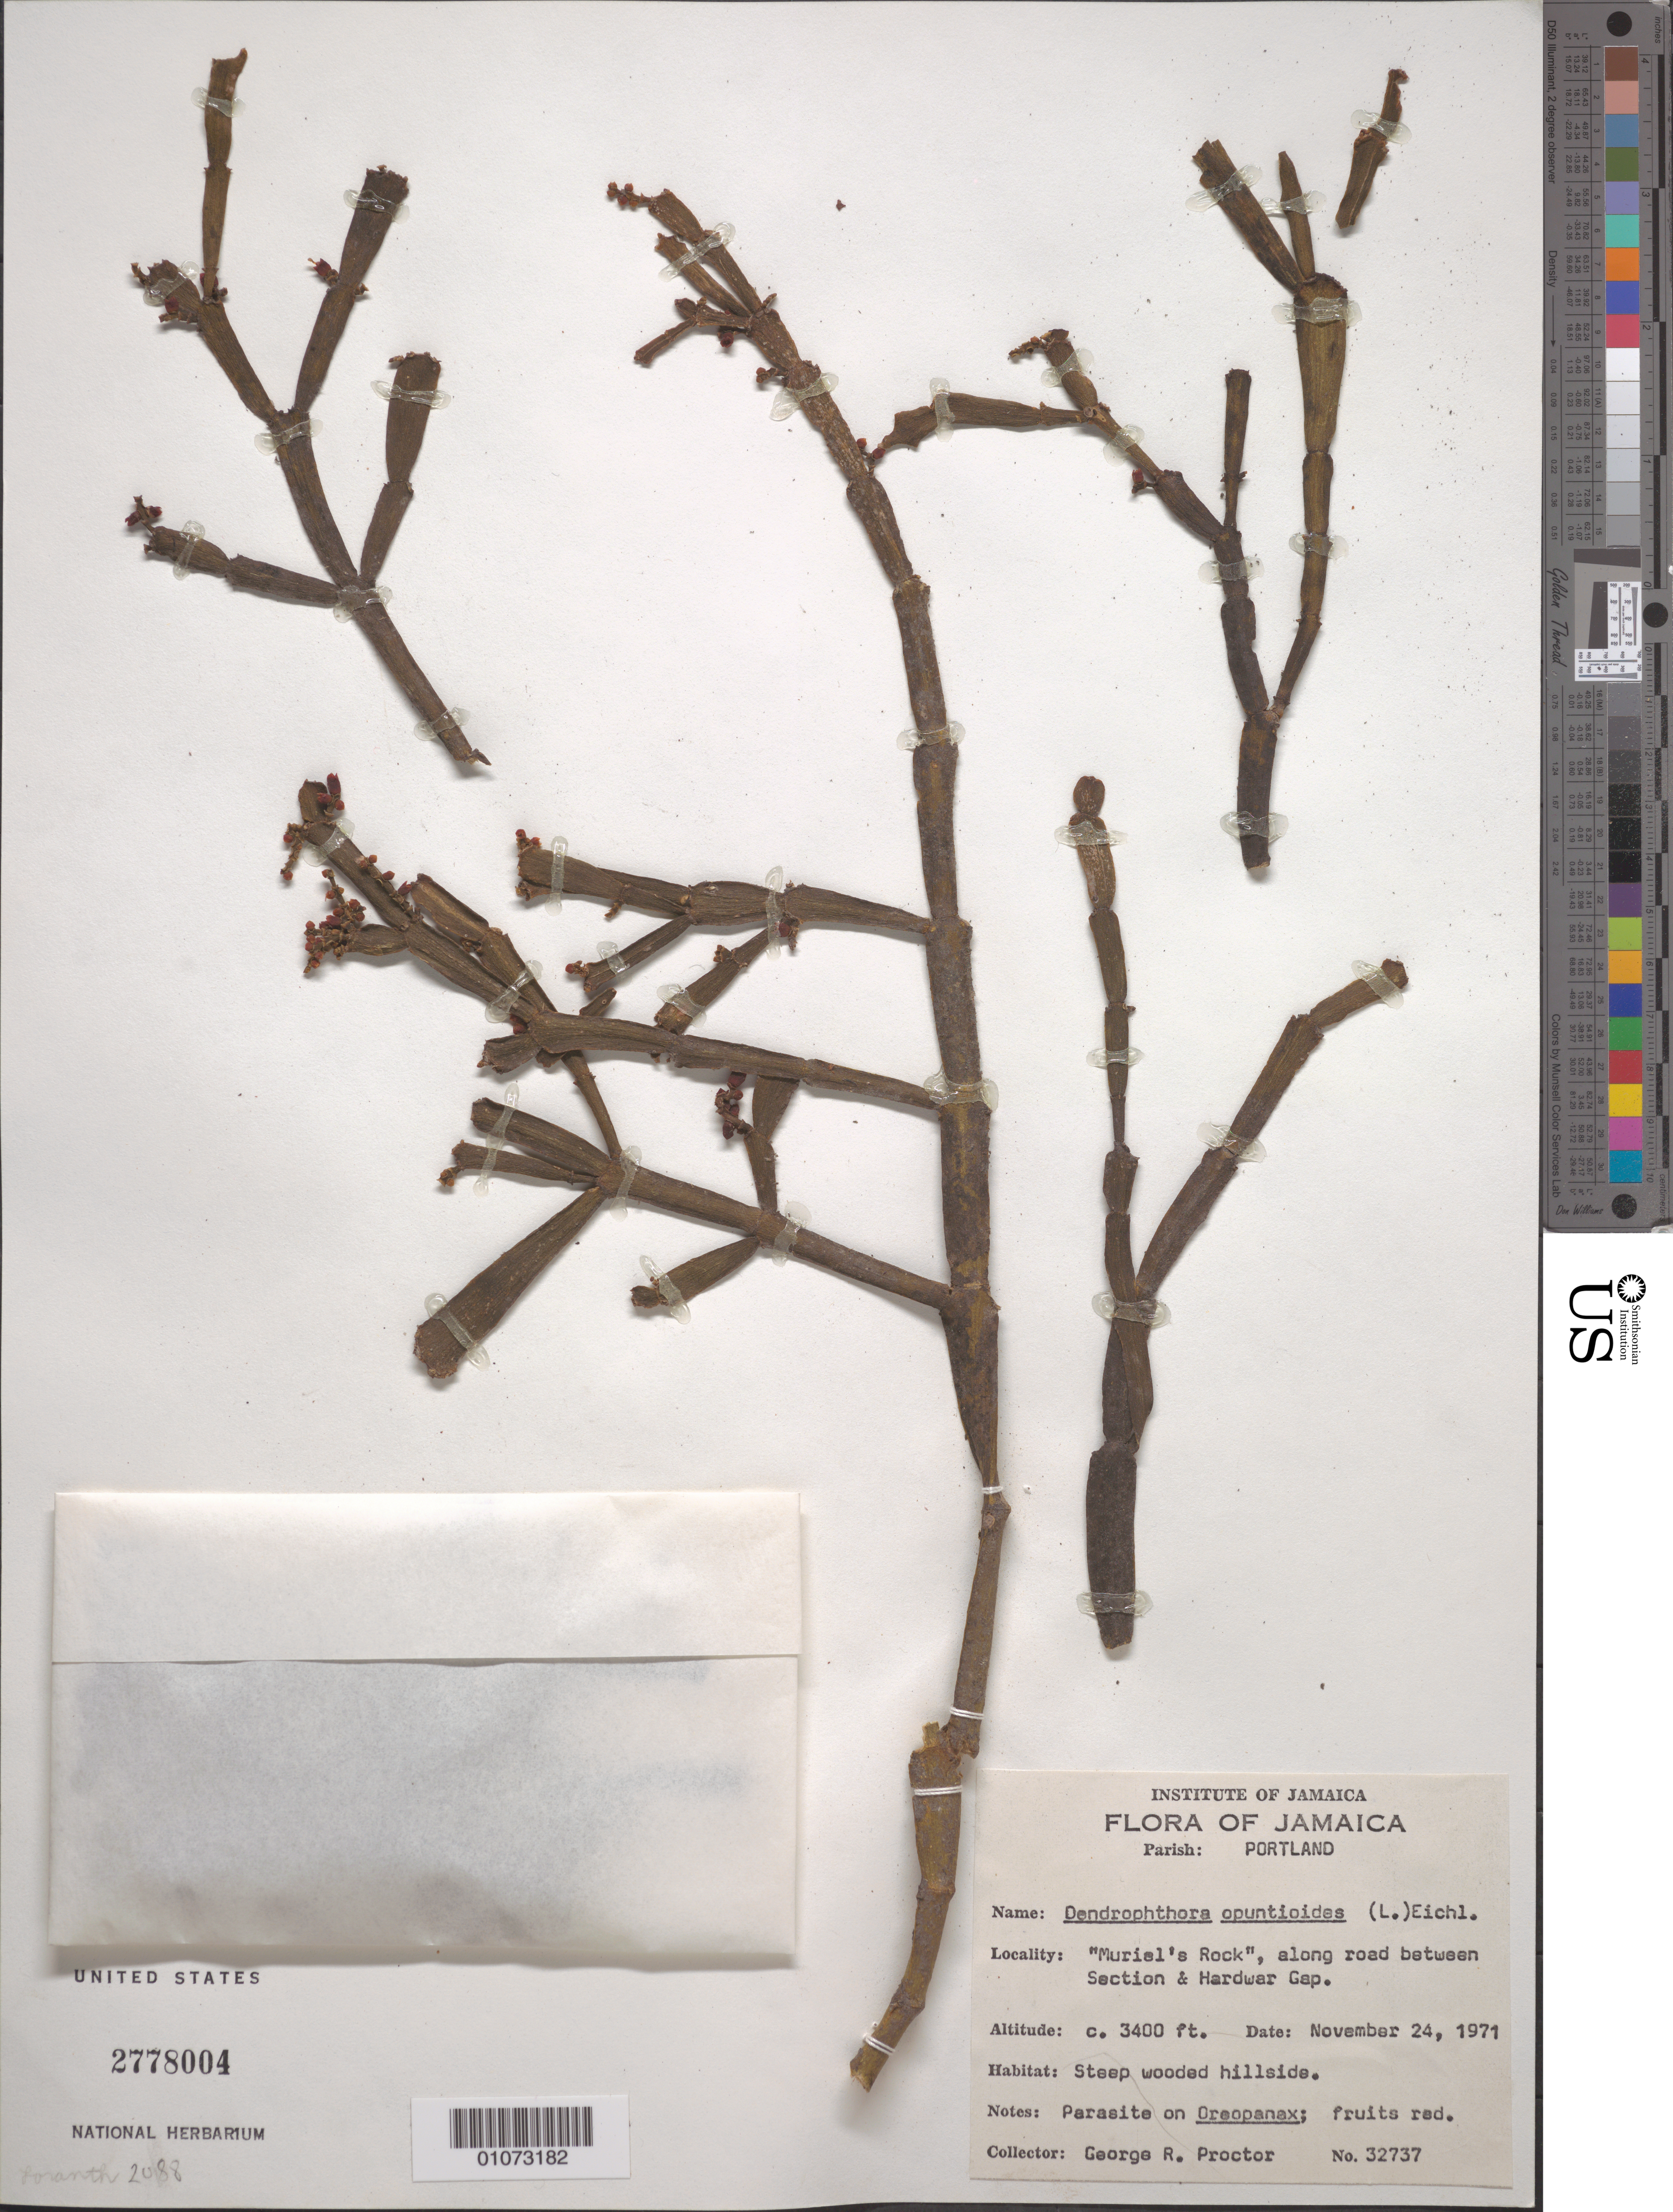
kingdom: Plantae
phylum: Tracheophyta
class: Magnoliopsida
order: Santalales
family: Viscaceae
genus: Dendrophthora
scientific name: Dendrophthora opuntioides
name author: (L.) Eichler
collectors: G. R. Proctor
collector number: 32737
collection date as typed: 24 Nov 1971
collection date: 1971-11-24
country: Jamaica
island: Jamaica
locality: "Muriel's Rock", along road between Section & Hardwar Gap. Steep wooded hillside.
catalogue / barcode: US 2778004